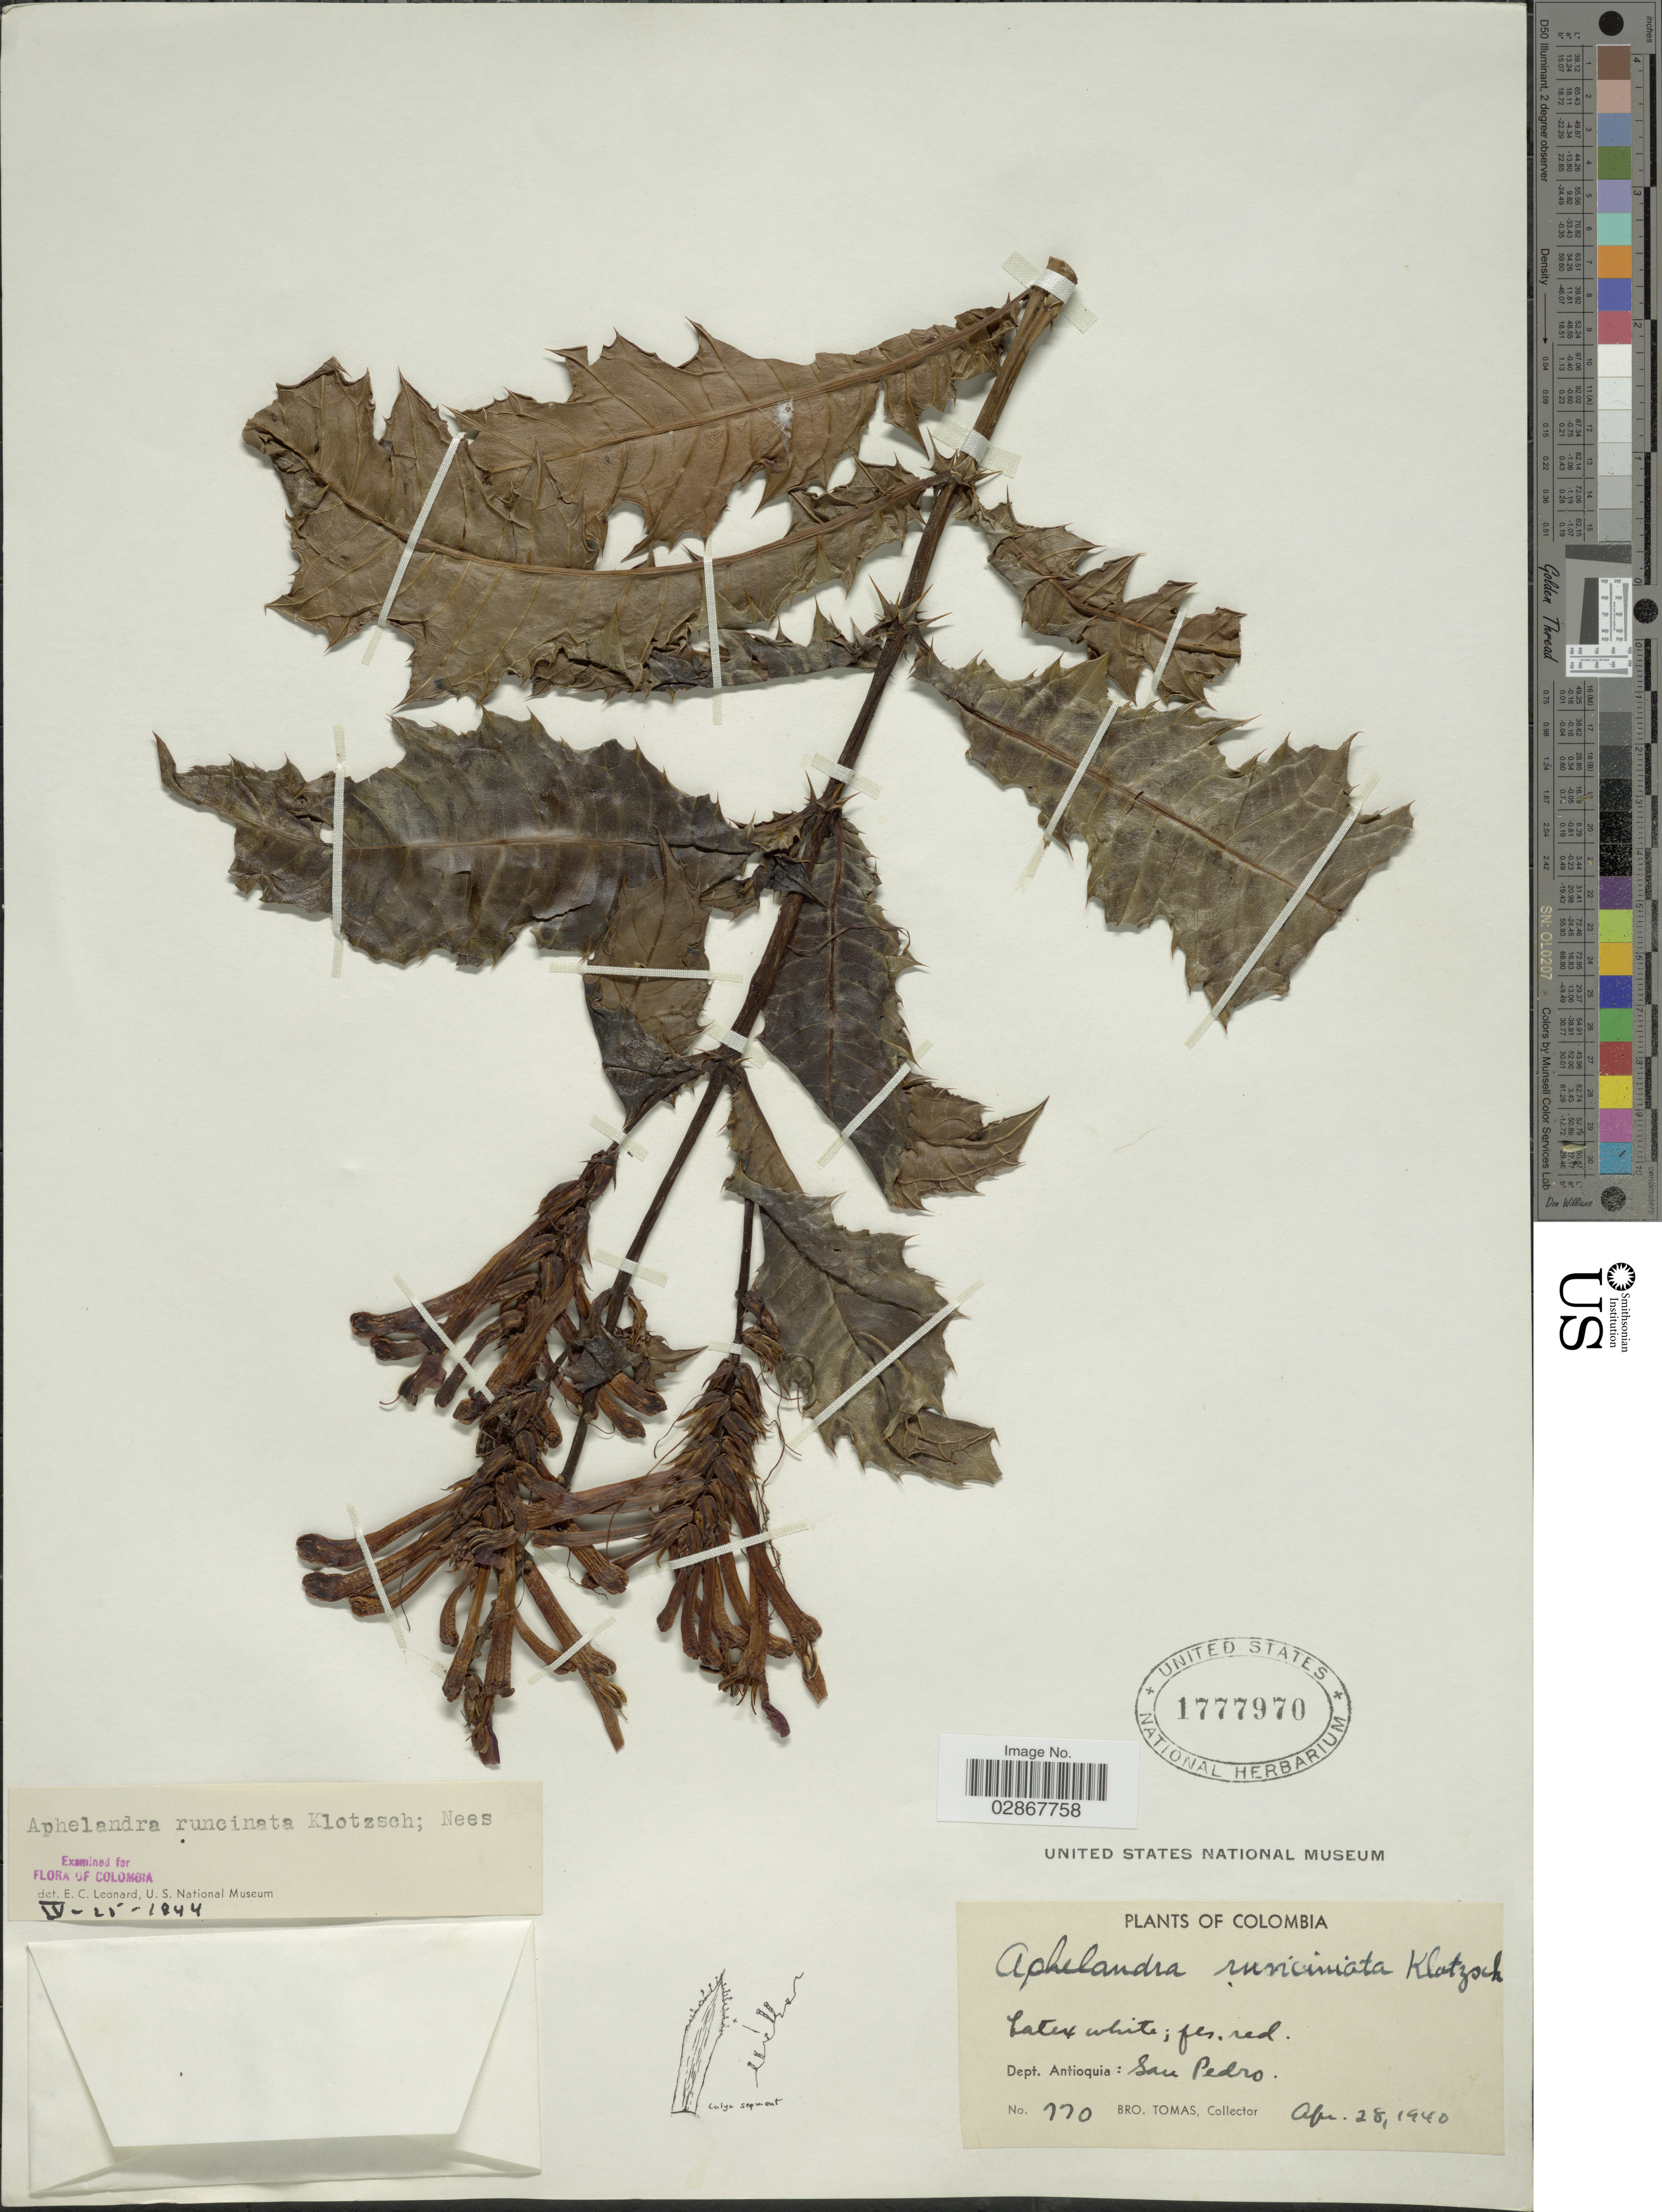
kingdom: Plantae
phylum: Tracheophyta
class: Magnoliopsida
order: Lamiales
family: Acanthaceae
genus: Aphelandra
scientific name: Aphelandra runcinata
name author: Klotzsch ex Nees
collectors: B. Tomas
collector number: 770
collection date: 1940-04-28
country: Colombia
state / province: Antioquia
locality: Dept. Antioquia: San Pedro.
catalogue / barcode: US 1777970